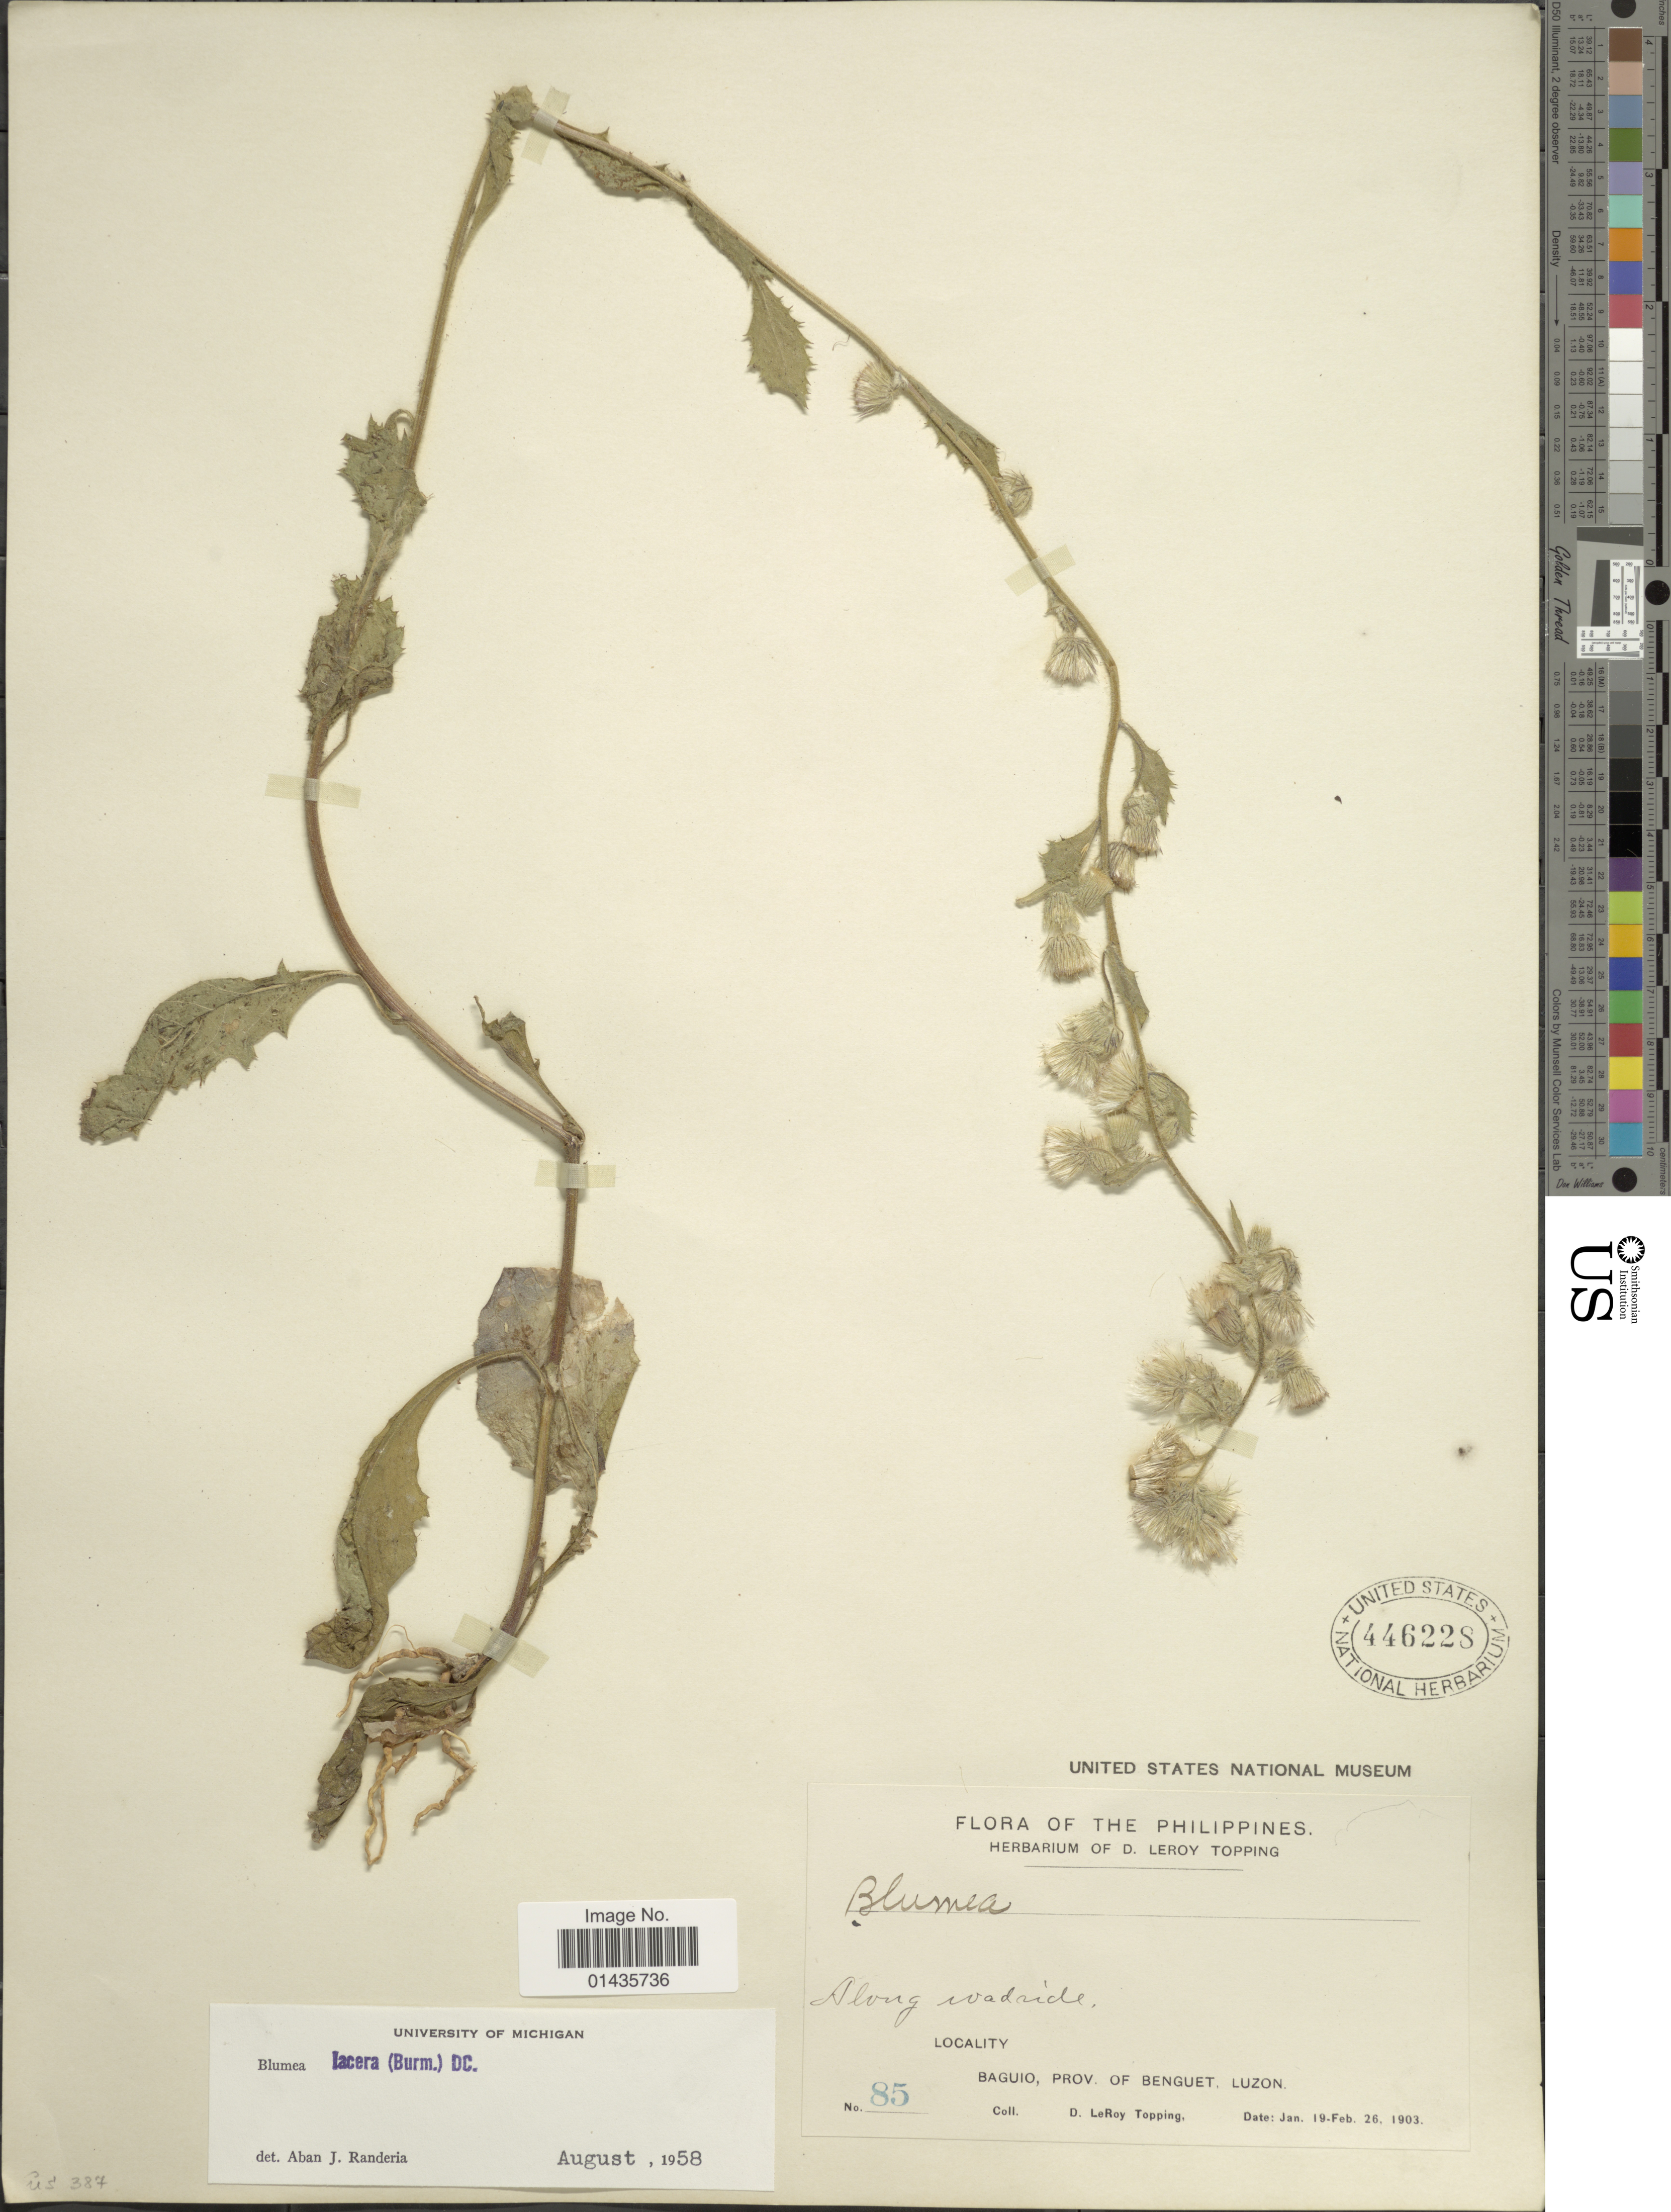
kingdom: Plantae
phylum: Tracheophyta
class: Magnoliopsida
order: Asterales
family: Asteraceae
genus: Blumea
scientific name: Blumea lacera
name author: (Roxb.) DC.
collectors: D. L. Topping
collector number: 85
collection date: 1903-01-19/1903-02-26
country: Philippines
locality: Baguio, Prov. of Benguet, Luzon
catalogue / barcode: US 446228